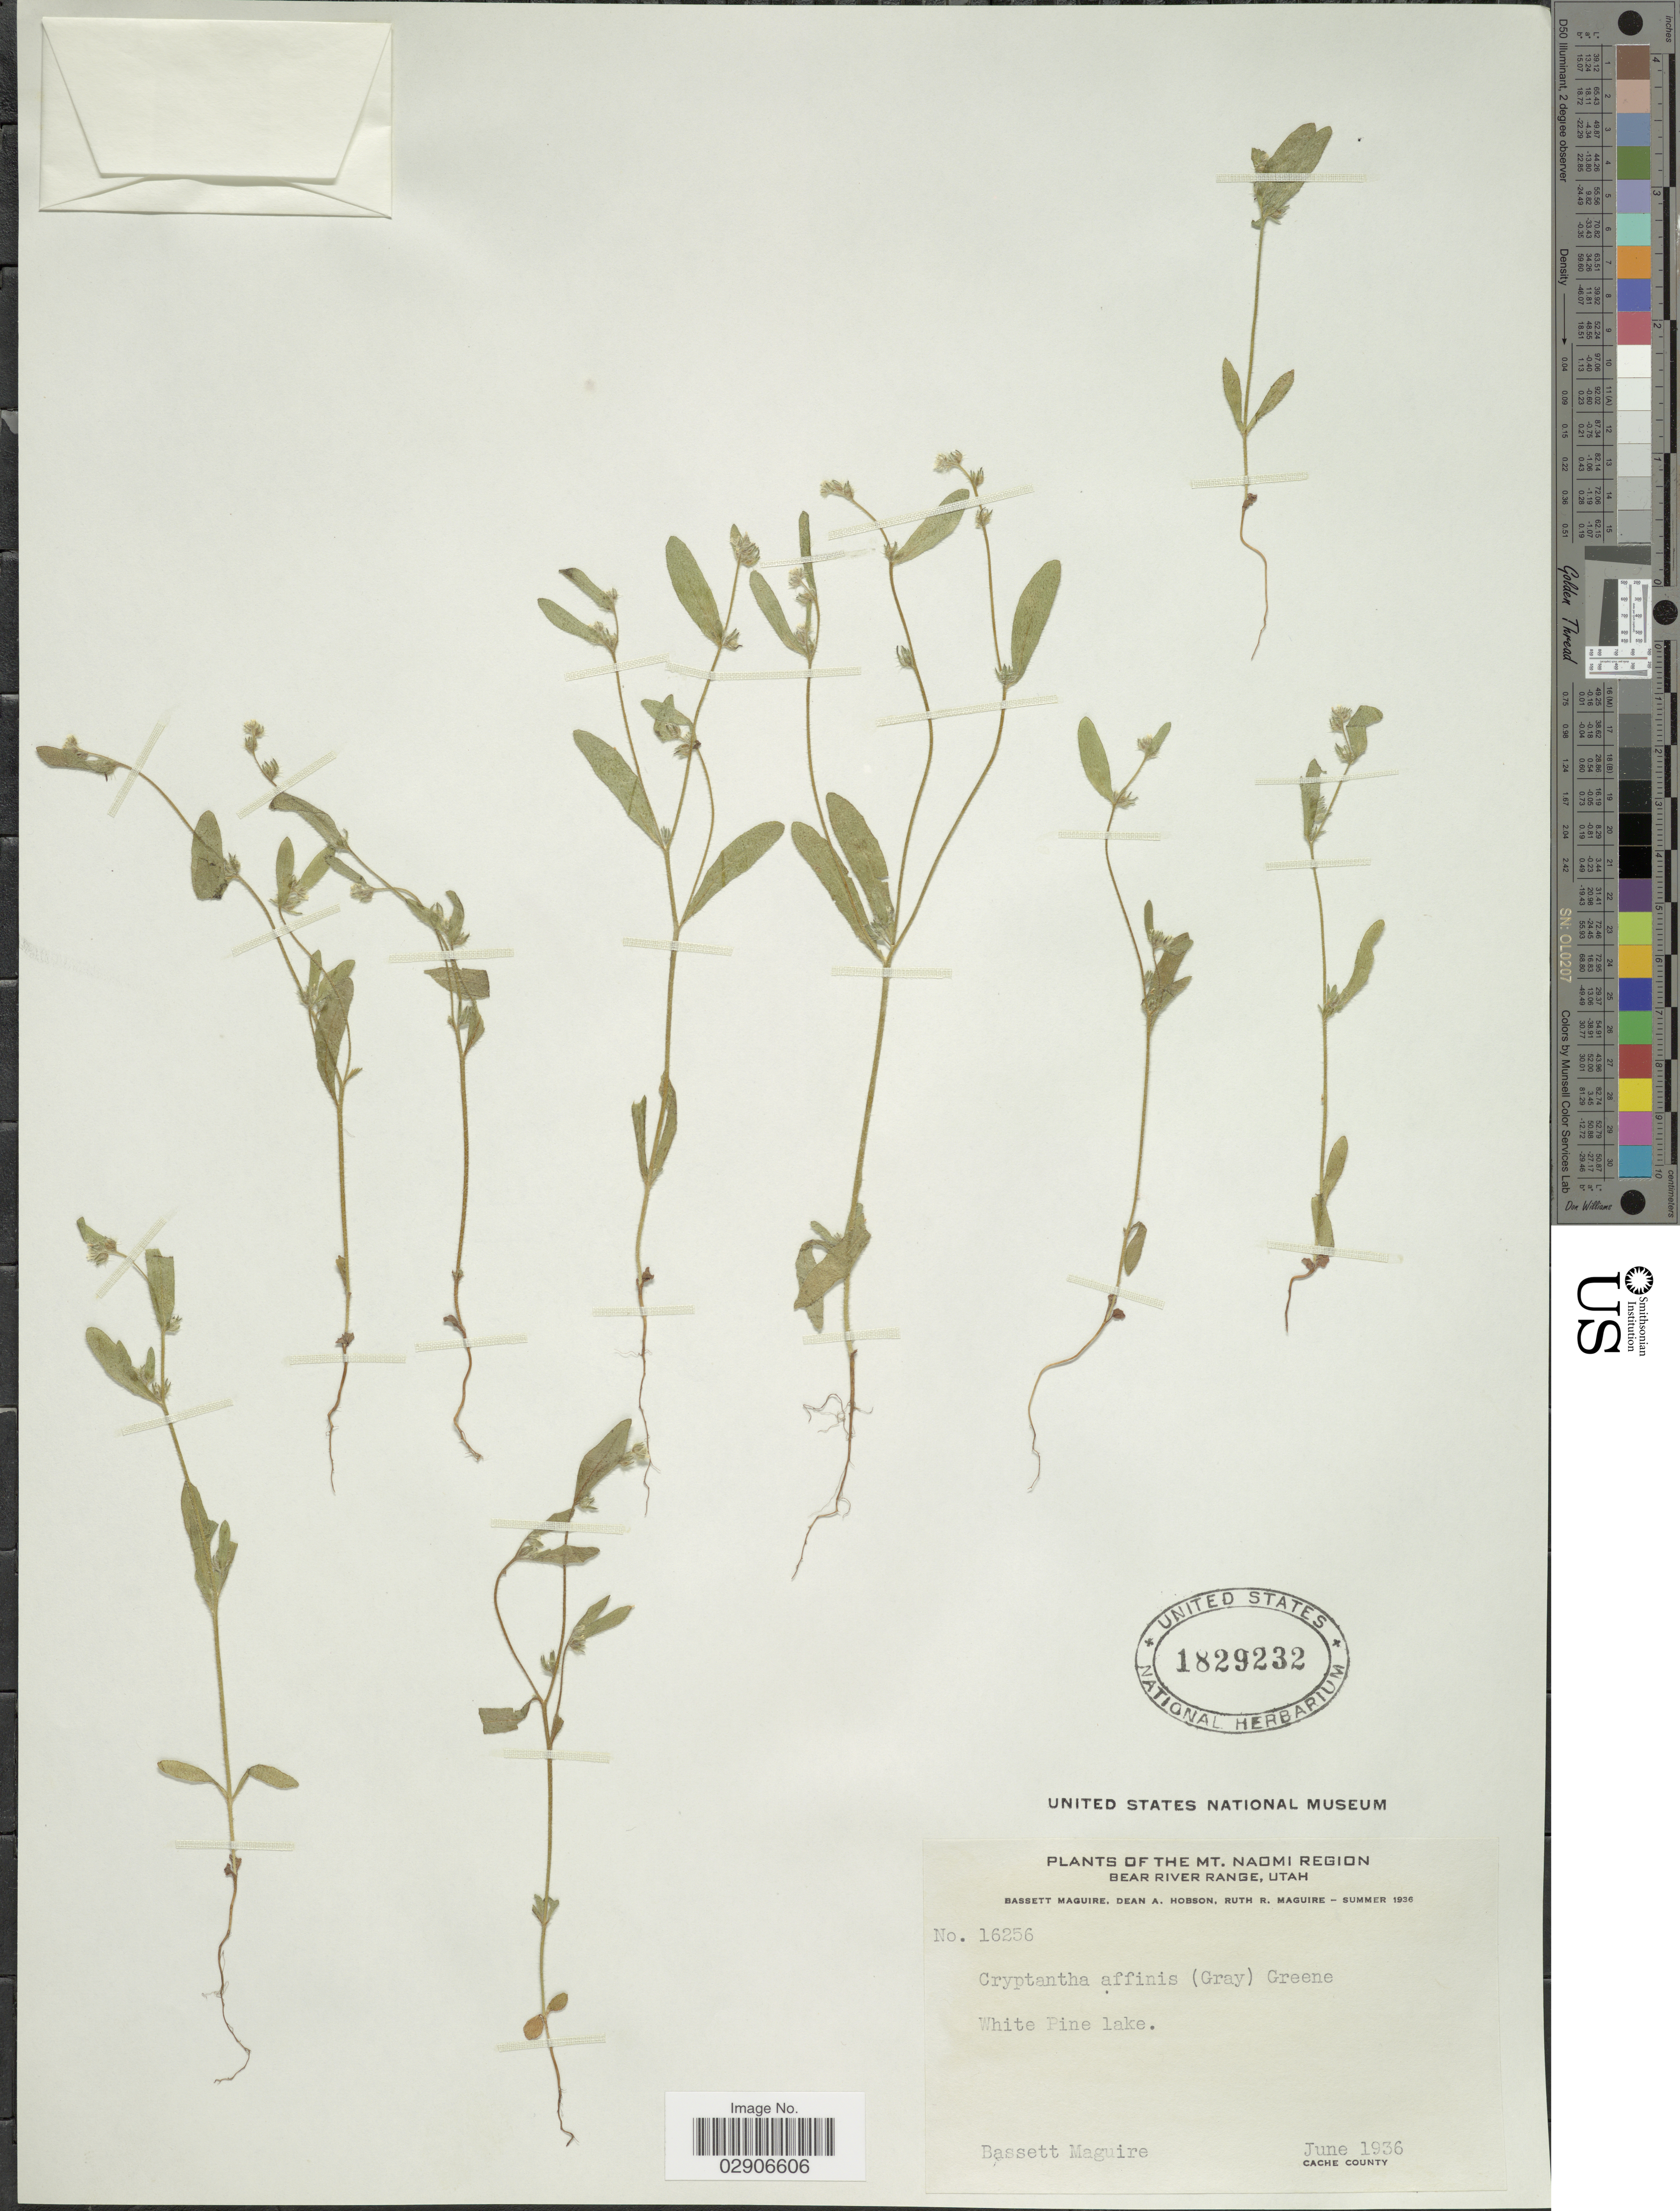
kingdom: Plantae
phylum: Tracheophyta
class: Magnoliopsida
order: Boraginales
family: Boraginaceae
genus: Cryptantha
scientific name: Cryptantha affinis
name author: (A. Gray) Greene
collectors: B. Maguire, D. Hobson & R. R. Maguire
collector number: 16256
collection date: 1936-06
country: United States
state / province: Utah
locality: White Pine Lake. The Mt. Naomi Region. Bear River Range, Utah.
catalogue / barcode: US 1829232